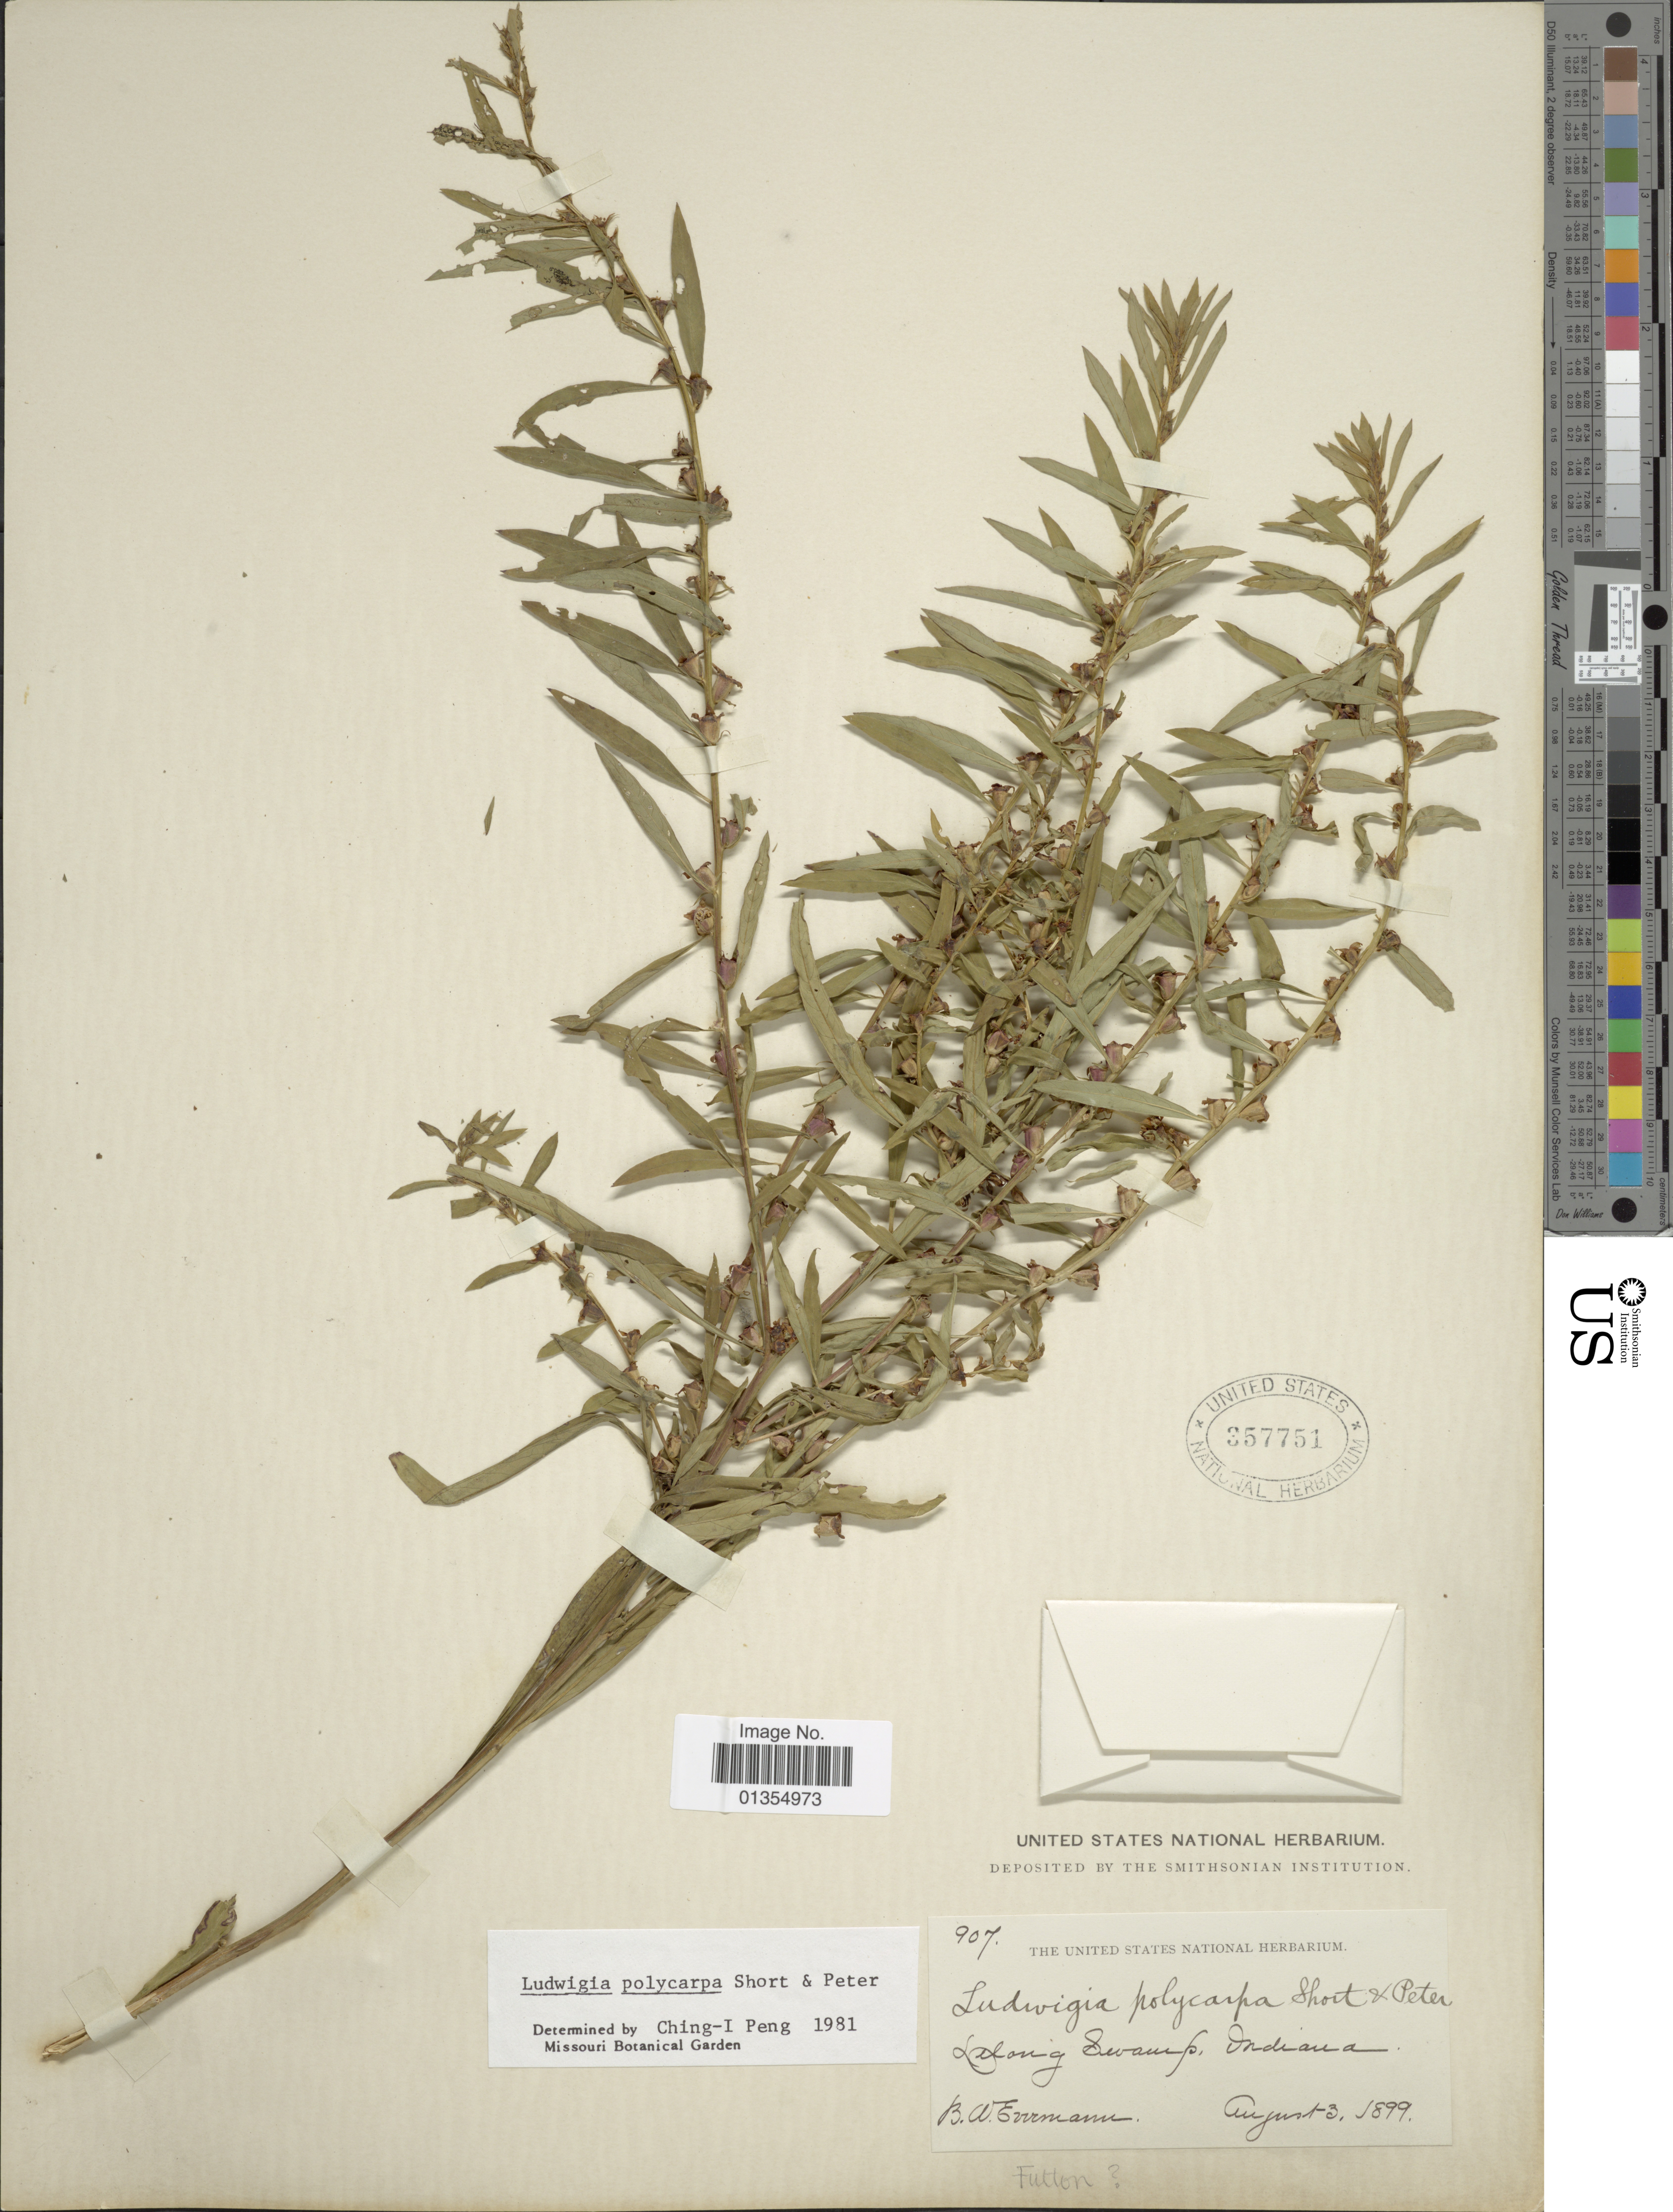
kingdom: Plantae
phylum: Tracheophyta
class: Magnoliopsida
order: Myrtales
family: Onagraceae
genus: Ludwigia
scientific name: Ludwigia polycarpa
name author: Short & R. Peter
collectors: B. W. Evermann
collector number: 907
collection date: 1899-08-03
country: United States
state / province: Indiana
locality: Along swamp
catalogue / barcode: US 357751